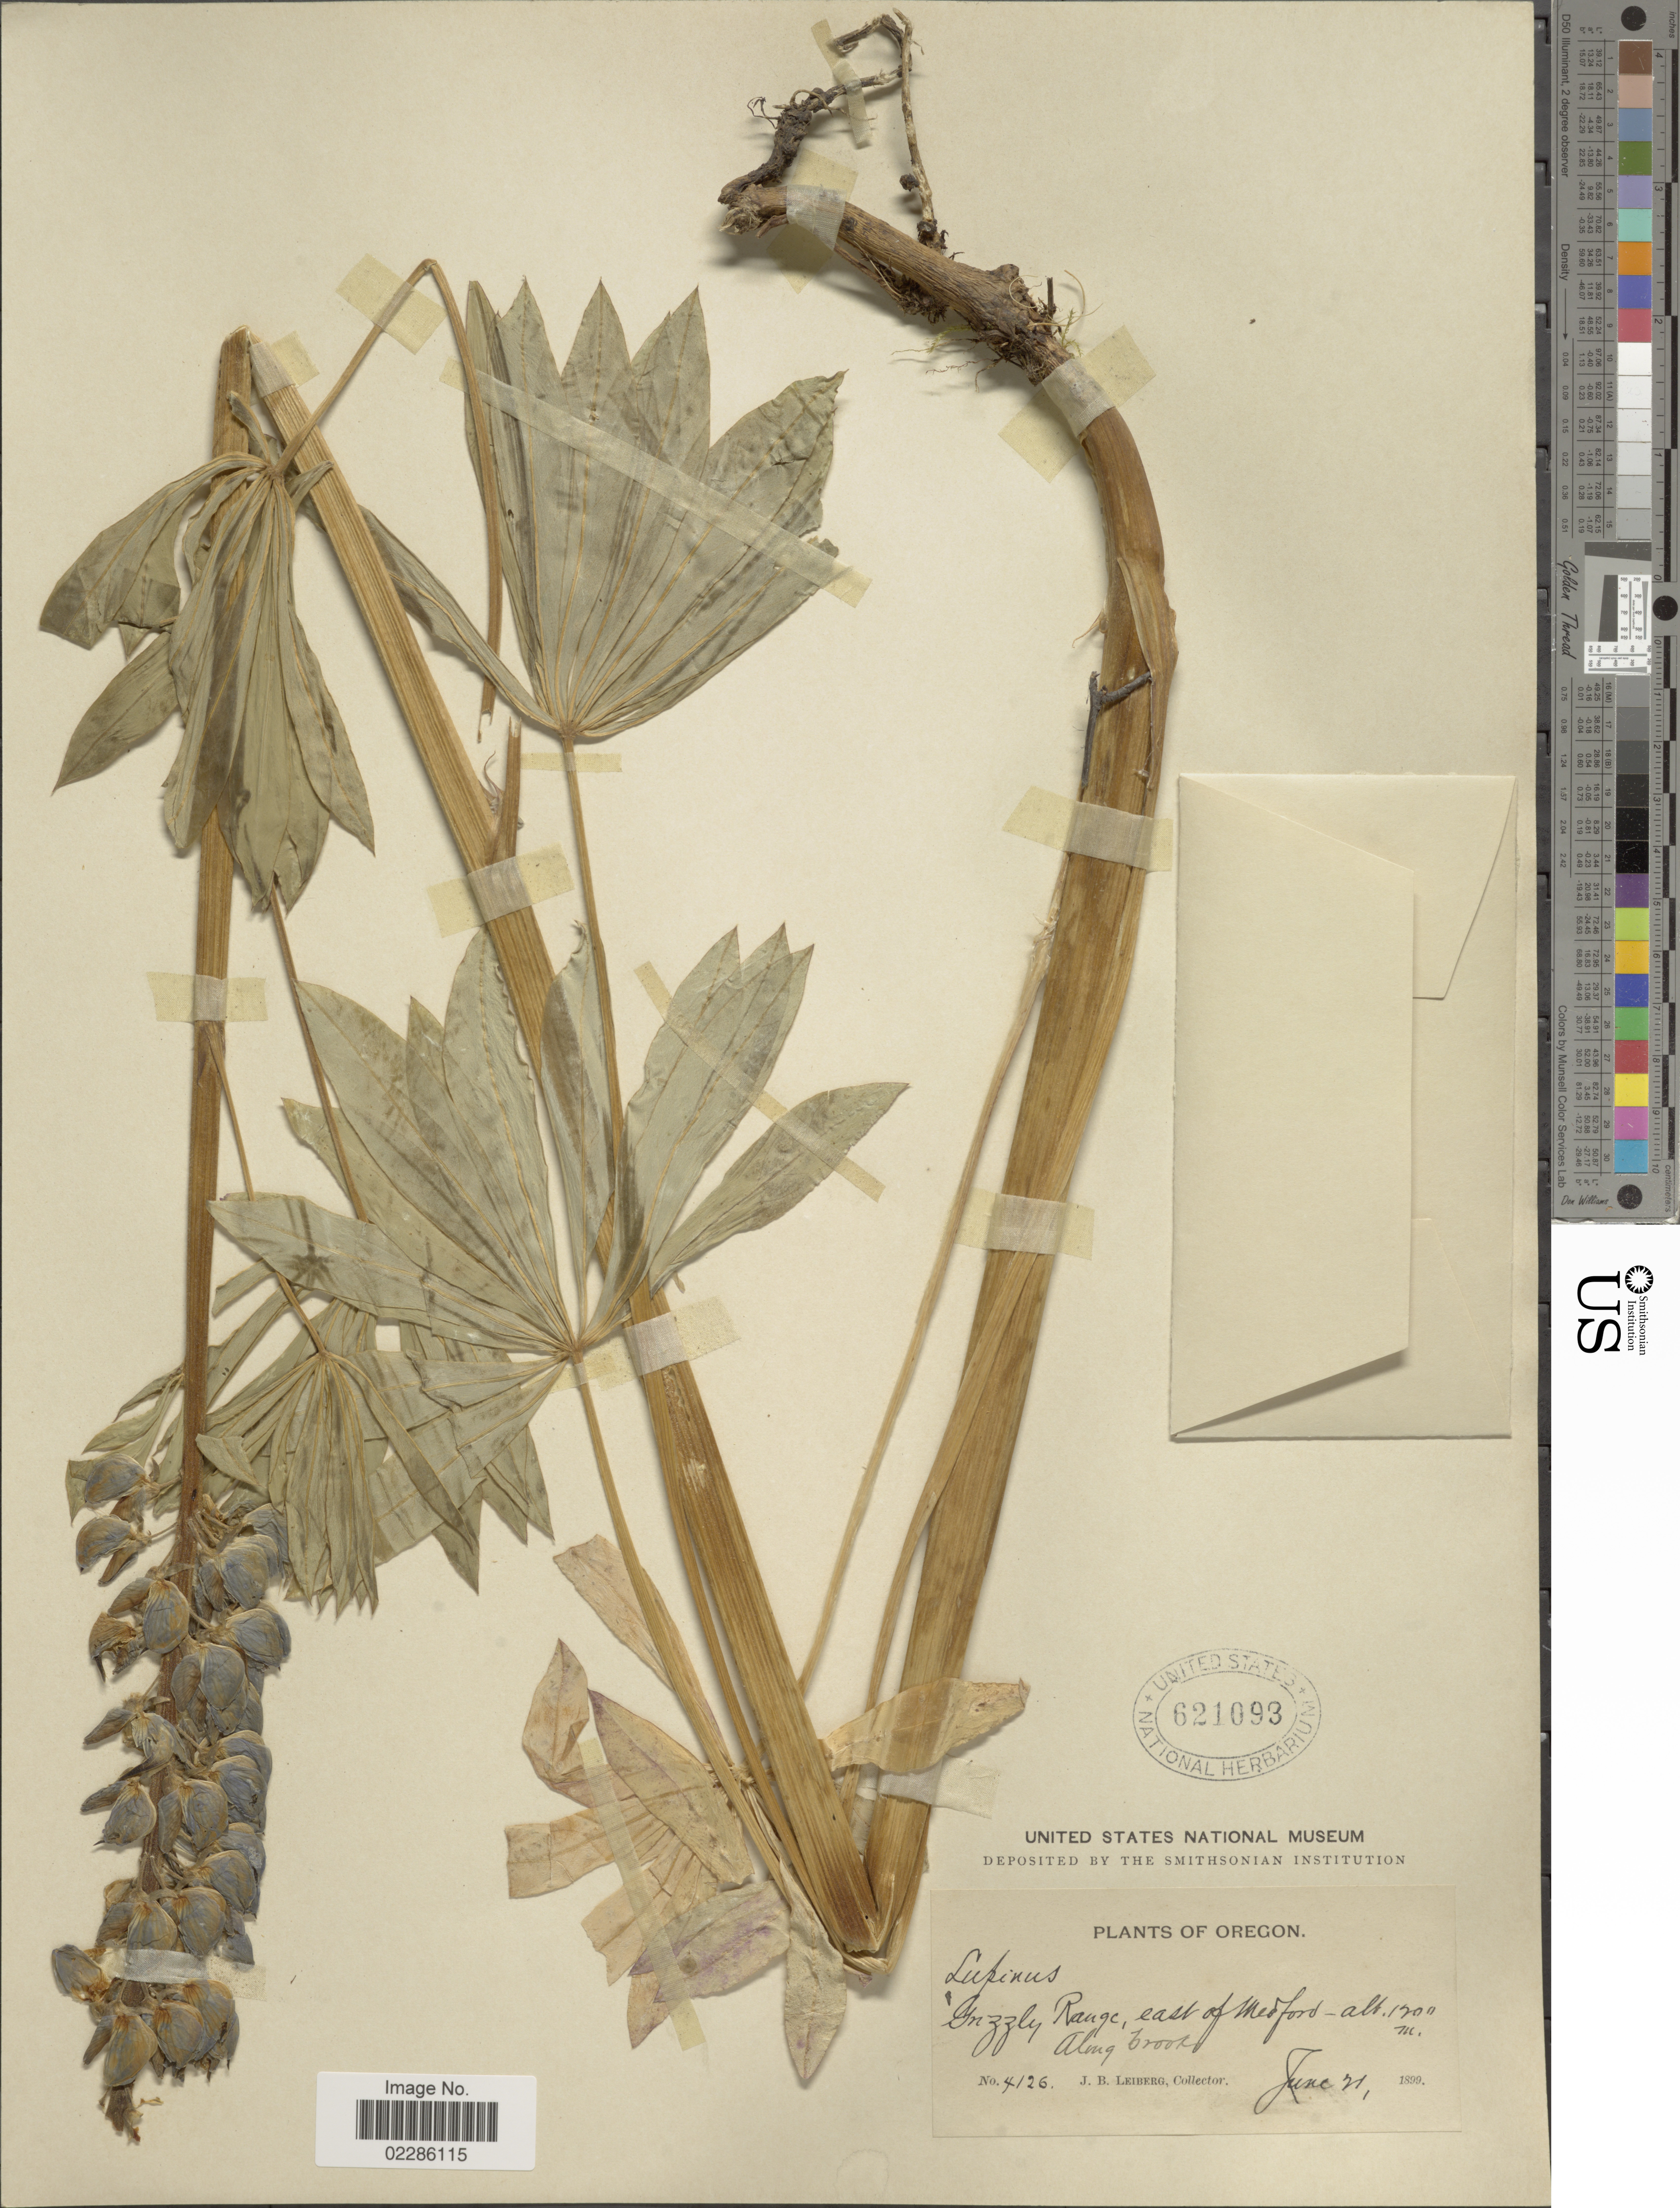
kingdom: Plantae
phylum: Tracheophyta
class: Magnoliopsida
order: Fabales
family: Fabaceae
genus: Lupinus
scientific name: Lupinus macrophyllus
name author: Benth.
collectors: J. B. Leiberg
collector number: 4126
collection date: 1899-06-21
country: United States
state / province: Oregon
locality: Grizzly Range, east of Medford; Along brook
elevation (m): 1200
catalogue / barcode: US 621093